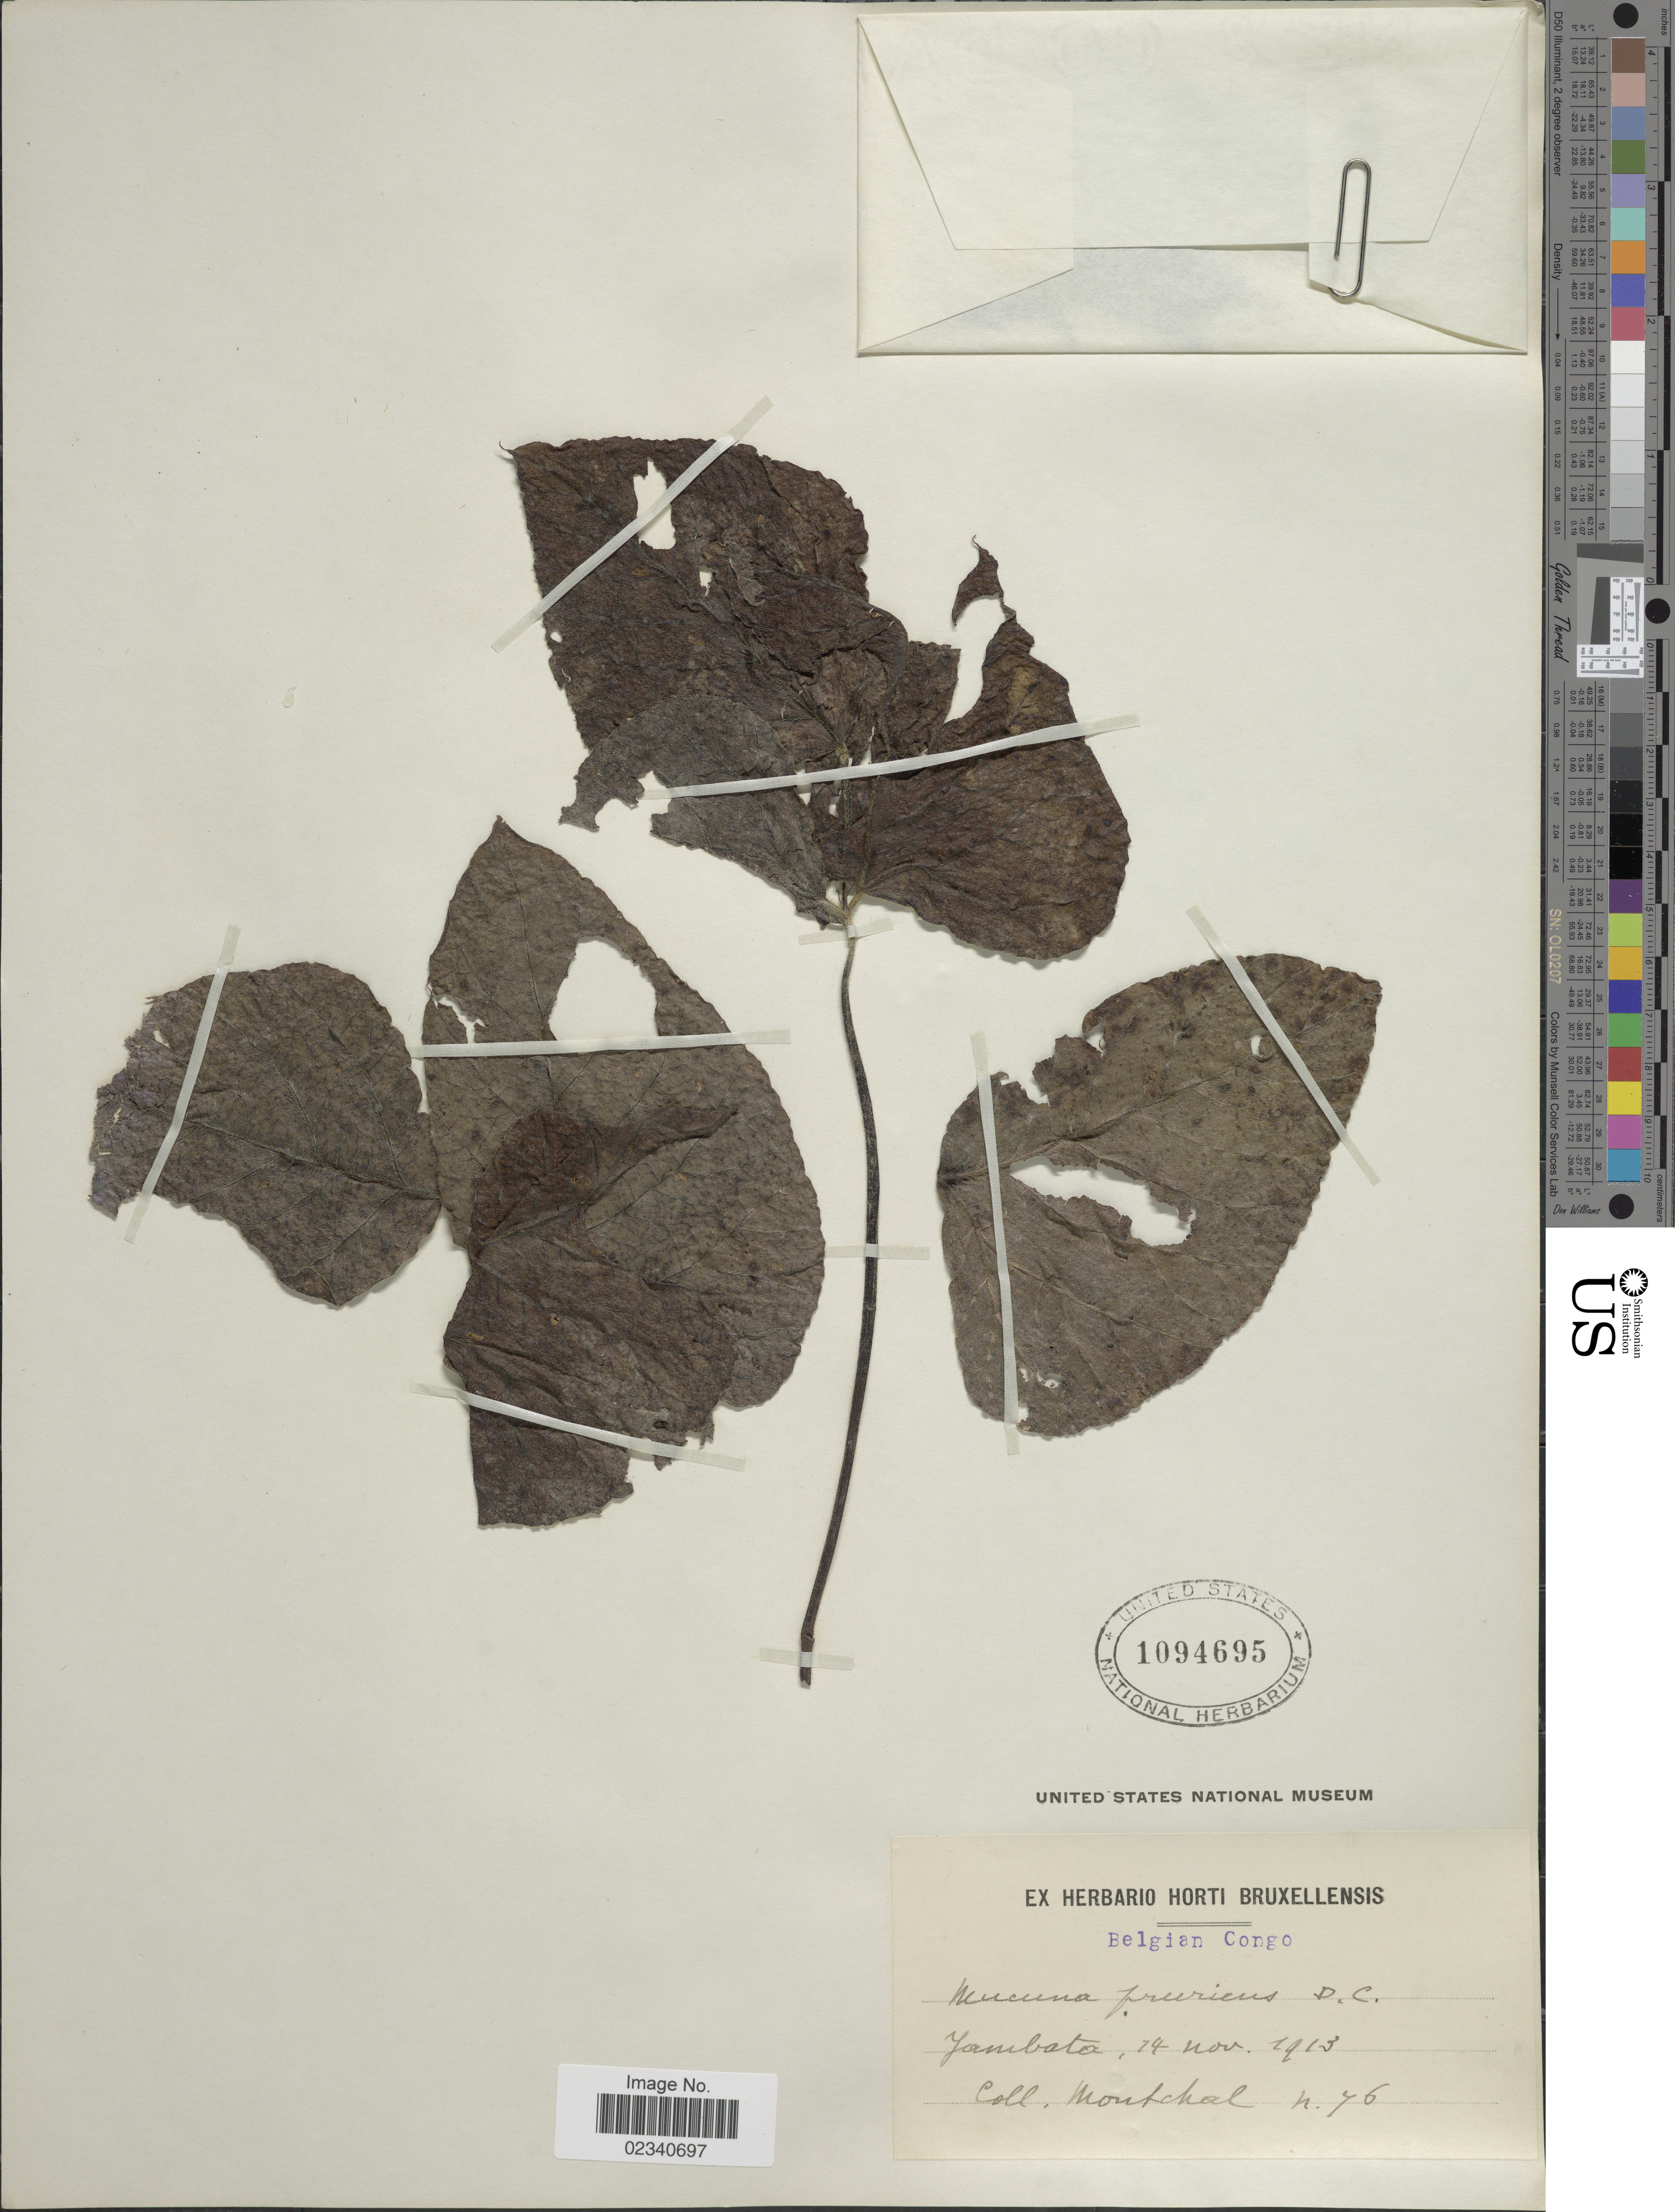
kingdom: Plantae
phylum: Tracheophyta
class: Magnoliopsida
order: Fabales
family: Fabaceae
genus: Mucuna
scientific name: Mucuna pruriens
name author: (L.) DC.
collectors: Montchal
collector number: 76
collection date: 1913-11-14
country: Congo, Democratic Republic of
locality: Belgian Congo. Yambata, Belgian Congo,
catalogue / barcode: US 1094695